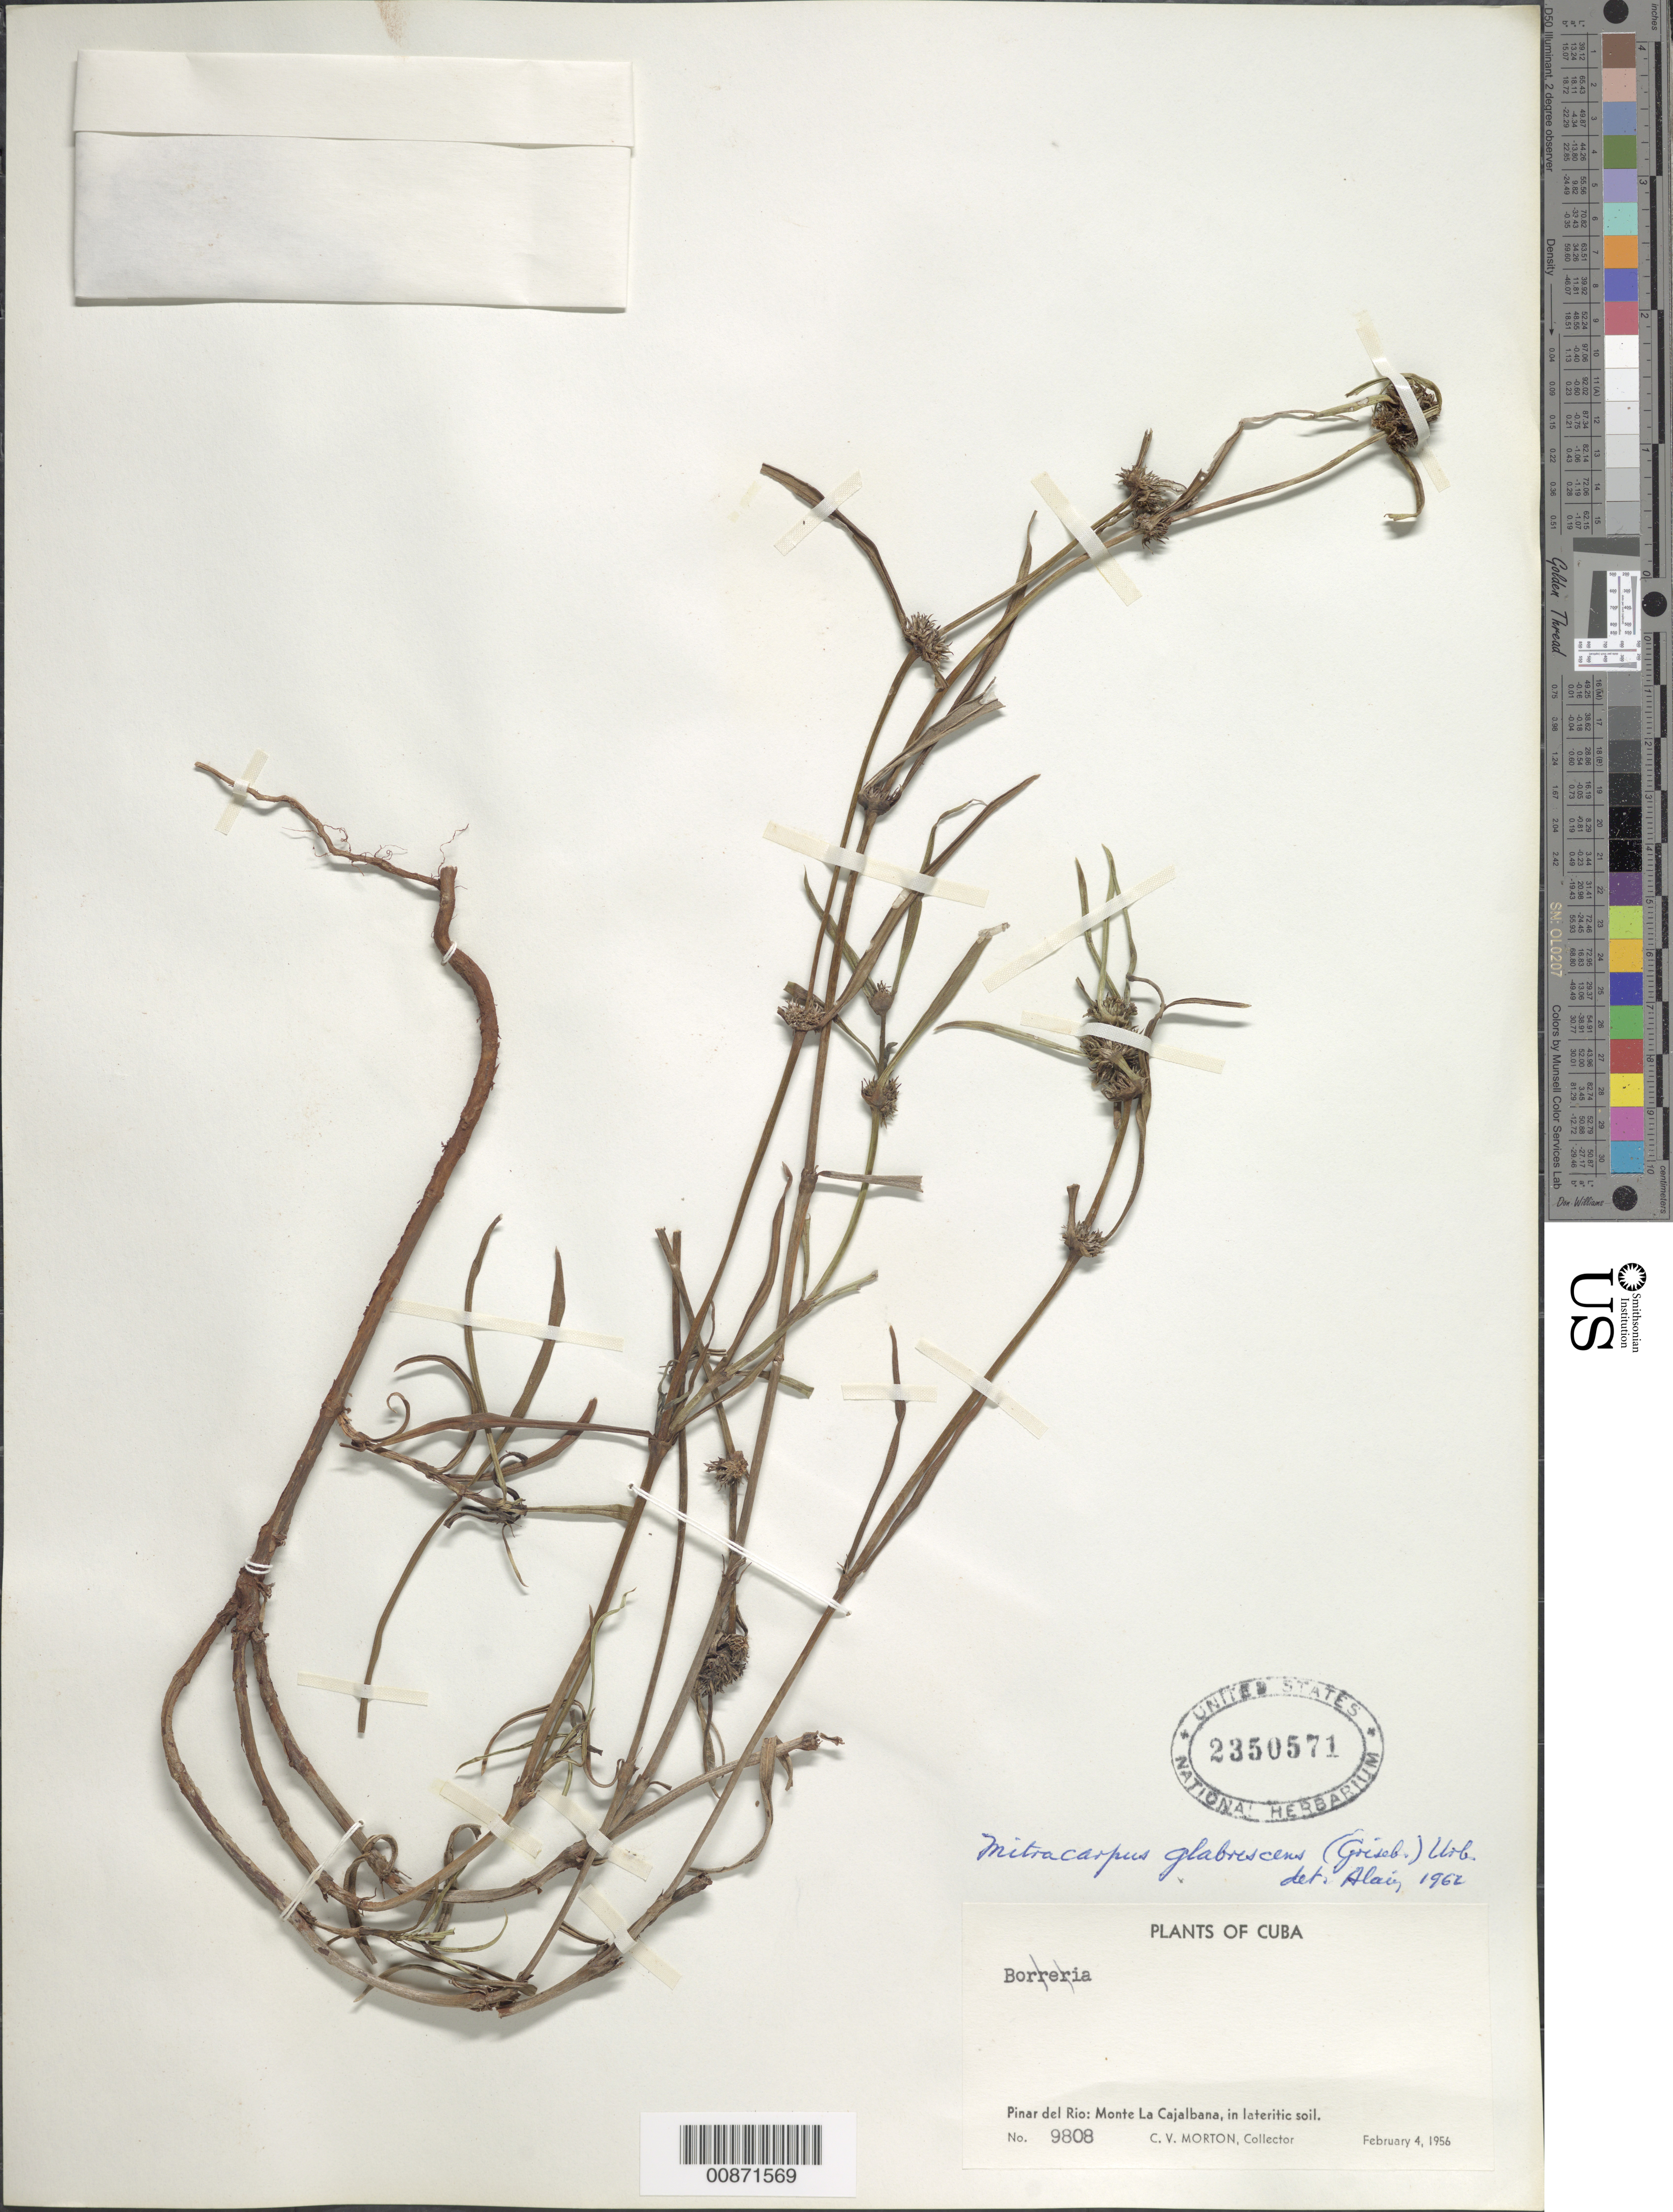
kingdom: Plantae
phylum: Tracheophyta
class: Magnoliopsida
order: Gentianales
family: Rubiaceae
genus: Mitracarpus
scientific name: Mitracarpus rhadinophyllus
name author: (B.L. Rob.) L.O. Williams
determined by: Liogier, Alain H.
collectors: C. V. Morton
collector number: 9808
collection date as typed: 04 Feb 1956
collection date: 1956-02-04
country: Cuba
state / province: Pinar del Río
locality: Monte La Cajalbana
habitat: In lateritic soil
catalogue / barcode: US 2350571